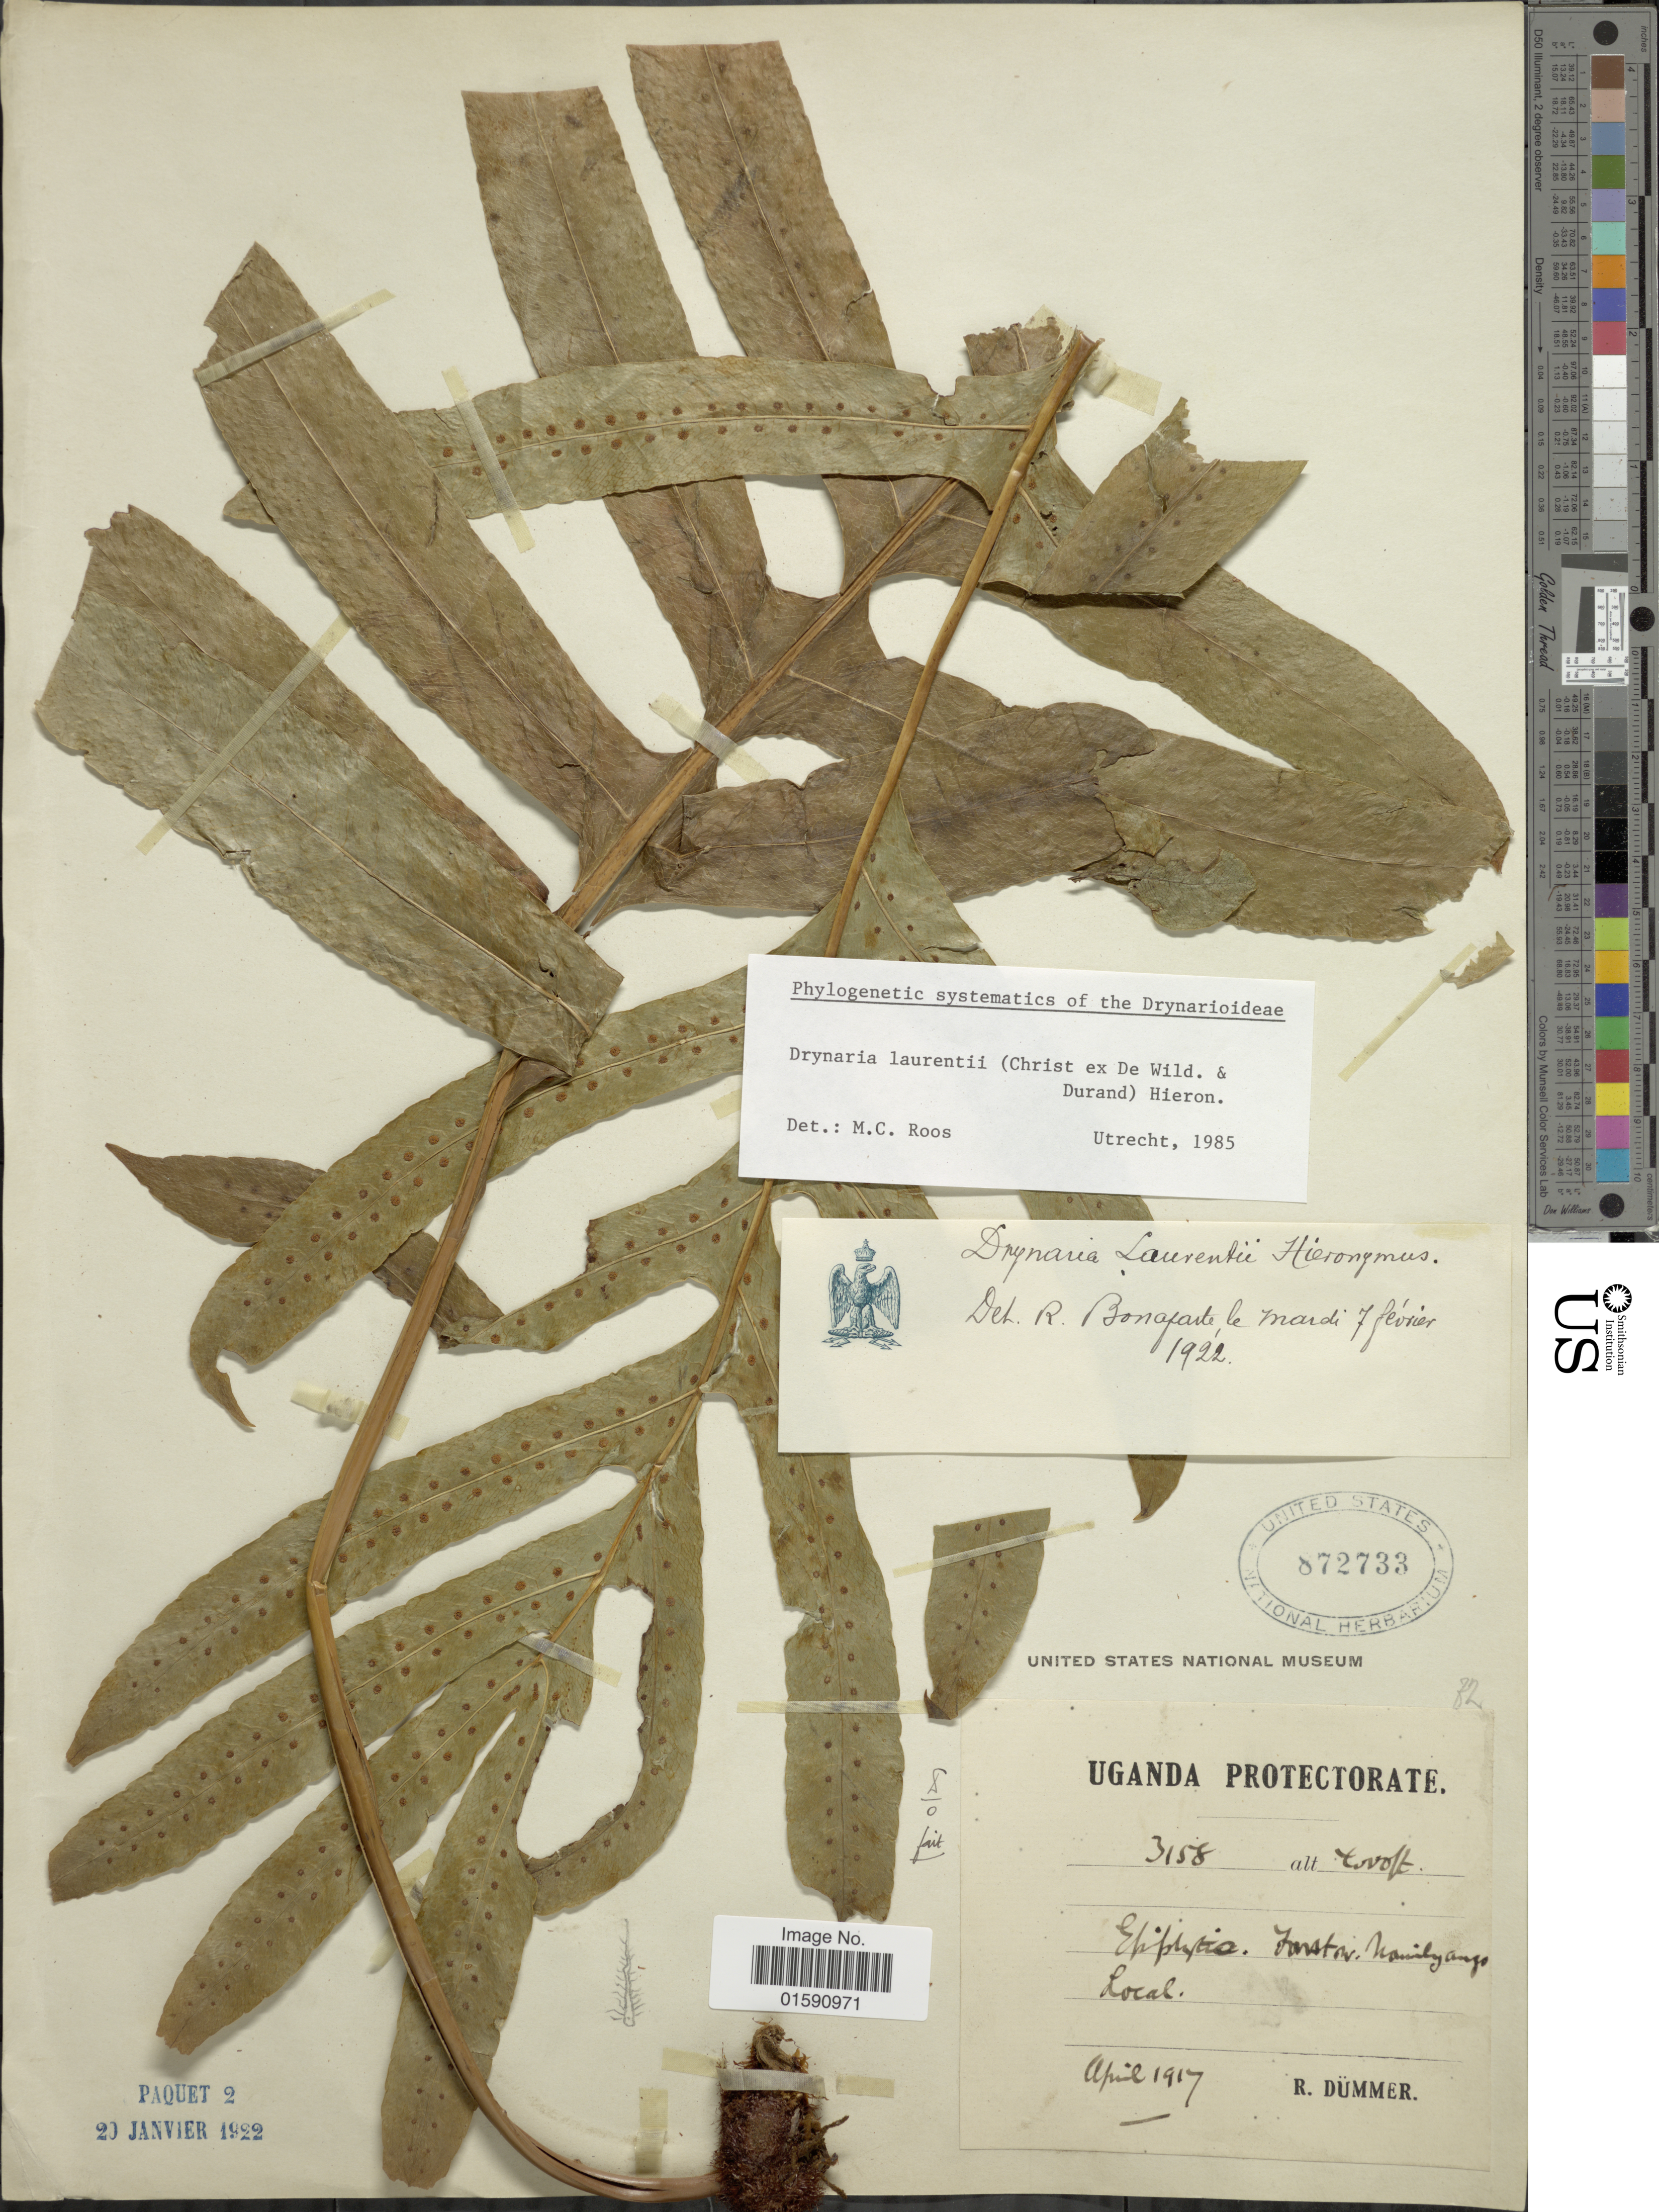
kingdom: Plantae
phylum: Tracheophyta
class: Polypodiopsida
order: Polypodiales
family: Polypodiaceae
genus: Drynaria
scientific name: Drynaria laurentii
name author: (Christ) Hieron.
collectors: R. A. Dümmer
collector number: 3158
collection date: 1917-04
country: Uganda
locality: Foret nr Namilyango.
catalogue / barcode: US 872733